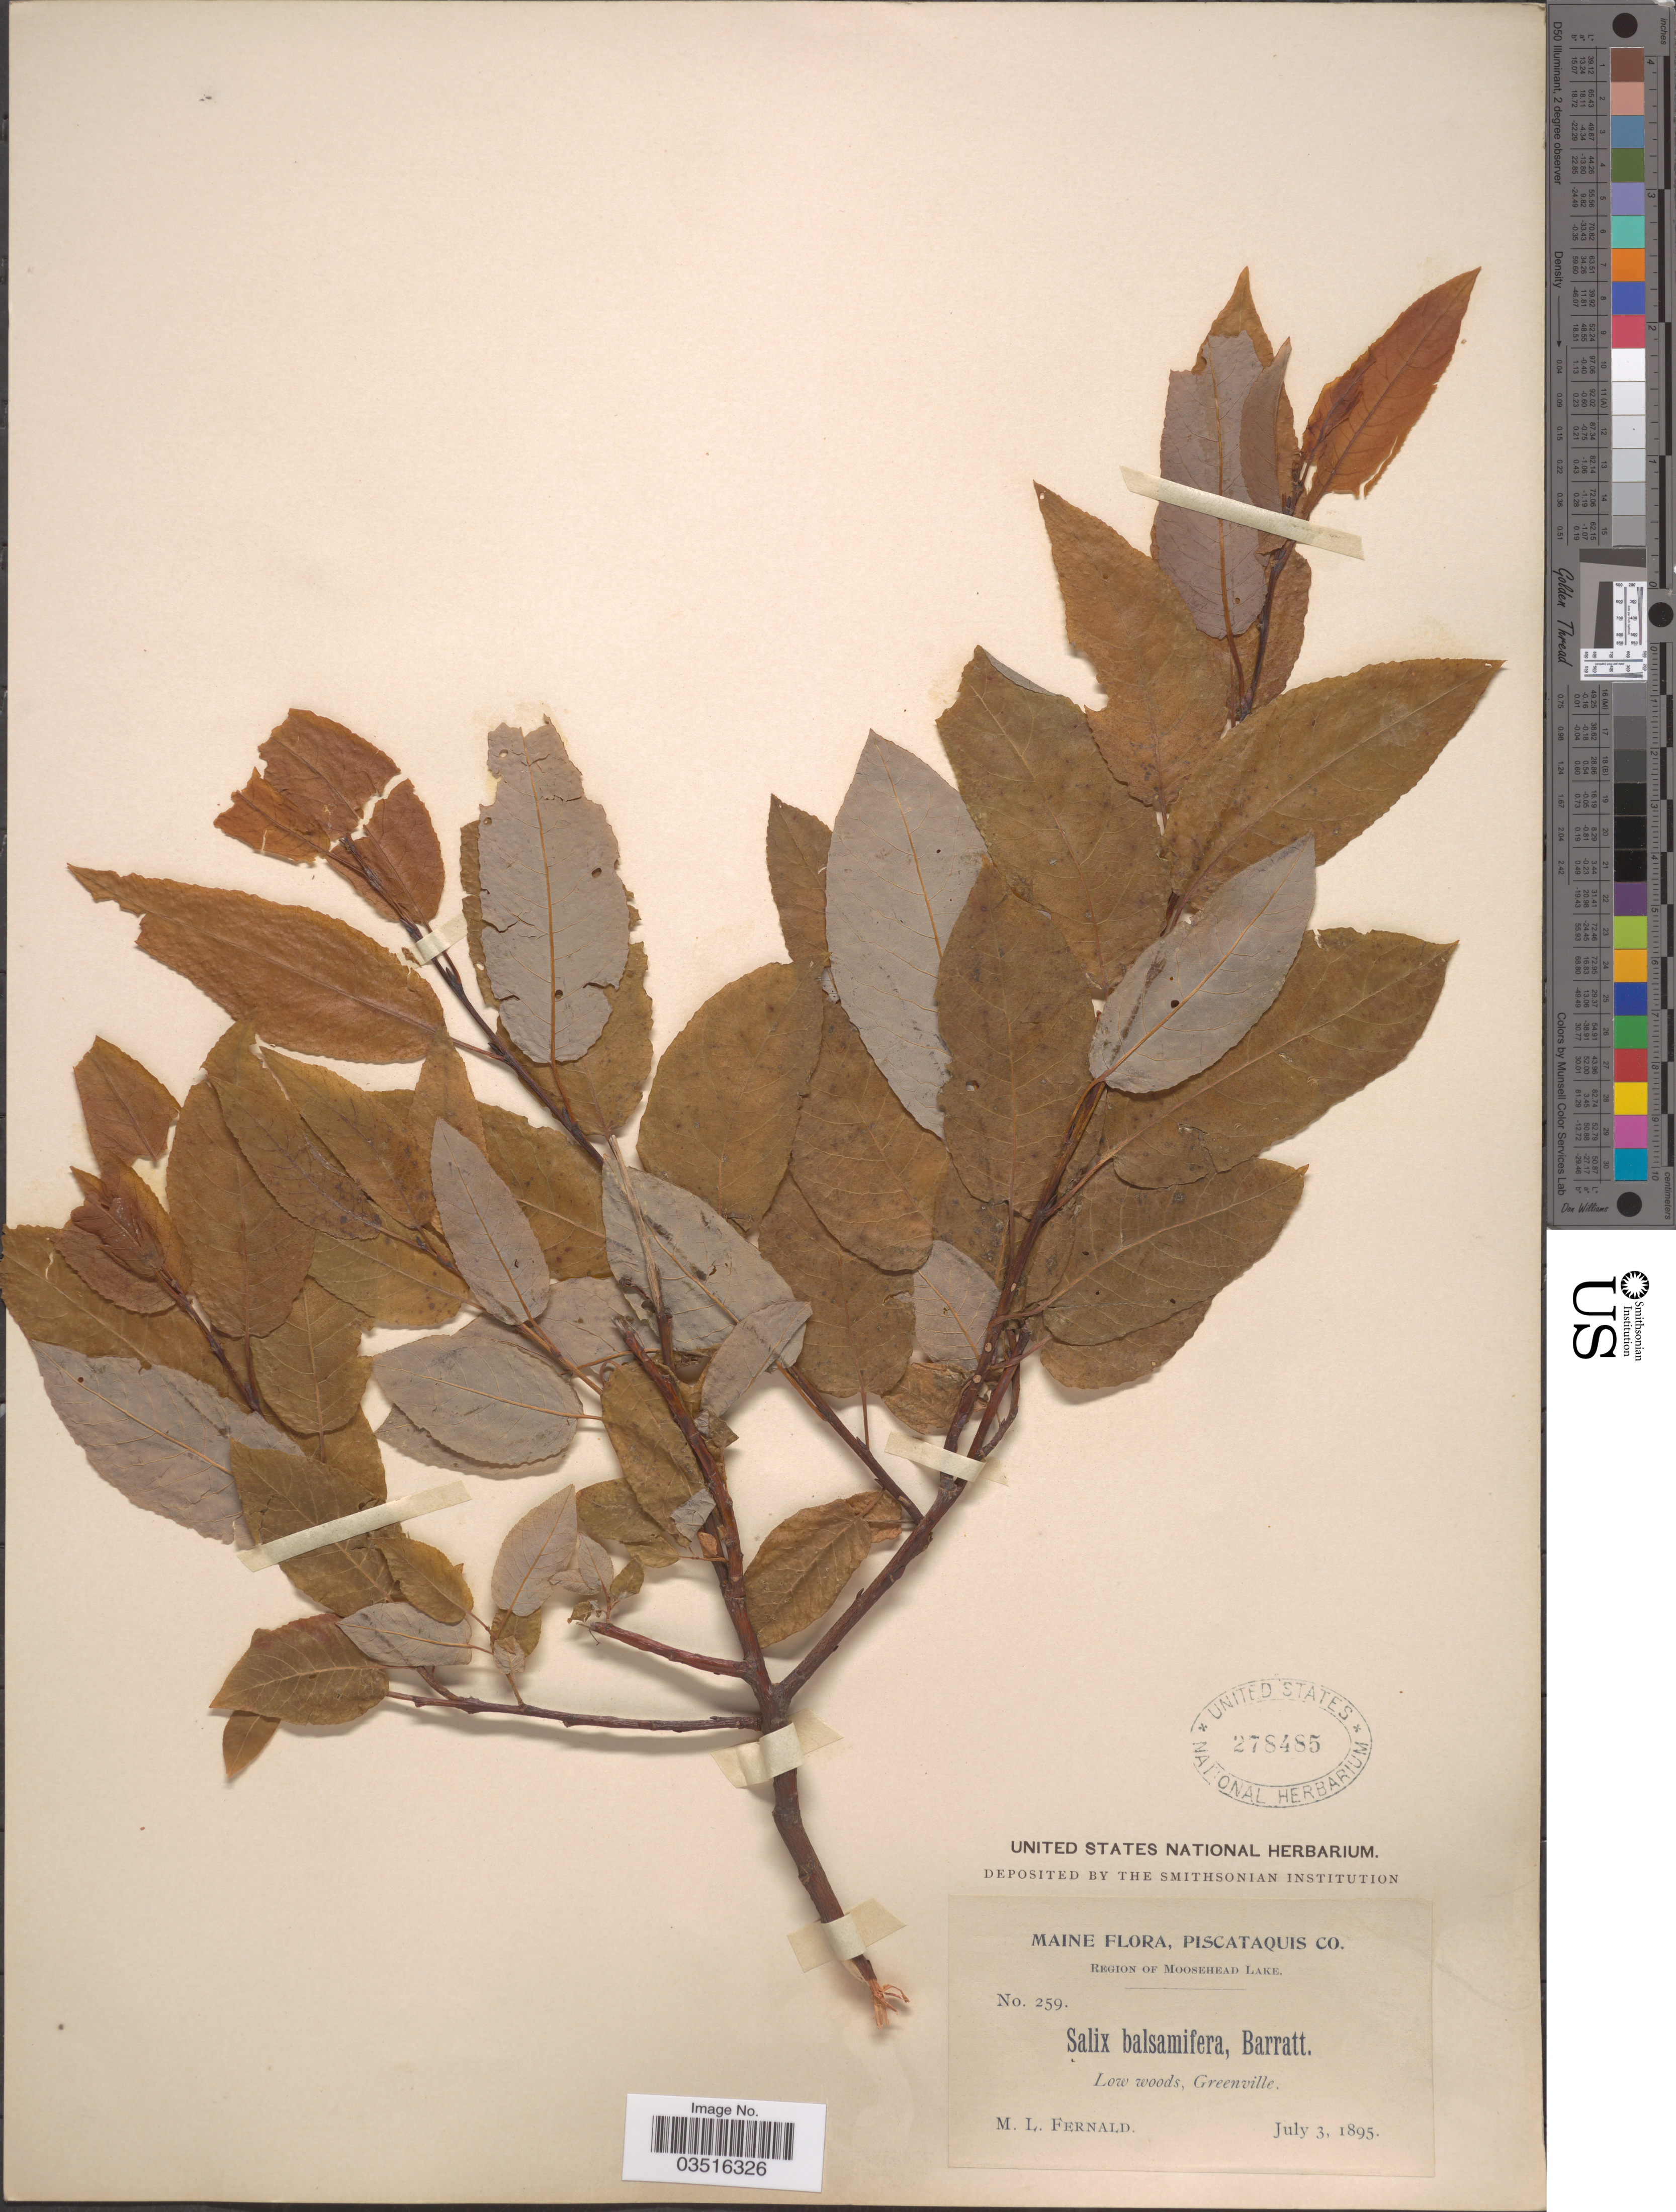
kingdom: Plantae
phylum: Tracheophyta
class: Magnoliopsida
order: Malpighiales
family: Salicaceae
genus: Salix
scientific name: Salix pyrifolia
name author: Ledeb.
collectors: M. L. Fernald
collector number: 259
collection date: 1895-07-03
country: United States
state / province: Maine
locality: Piscataquis Co. Region of Moosehead Lake. Greenville.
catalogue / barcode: US 278485